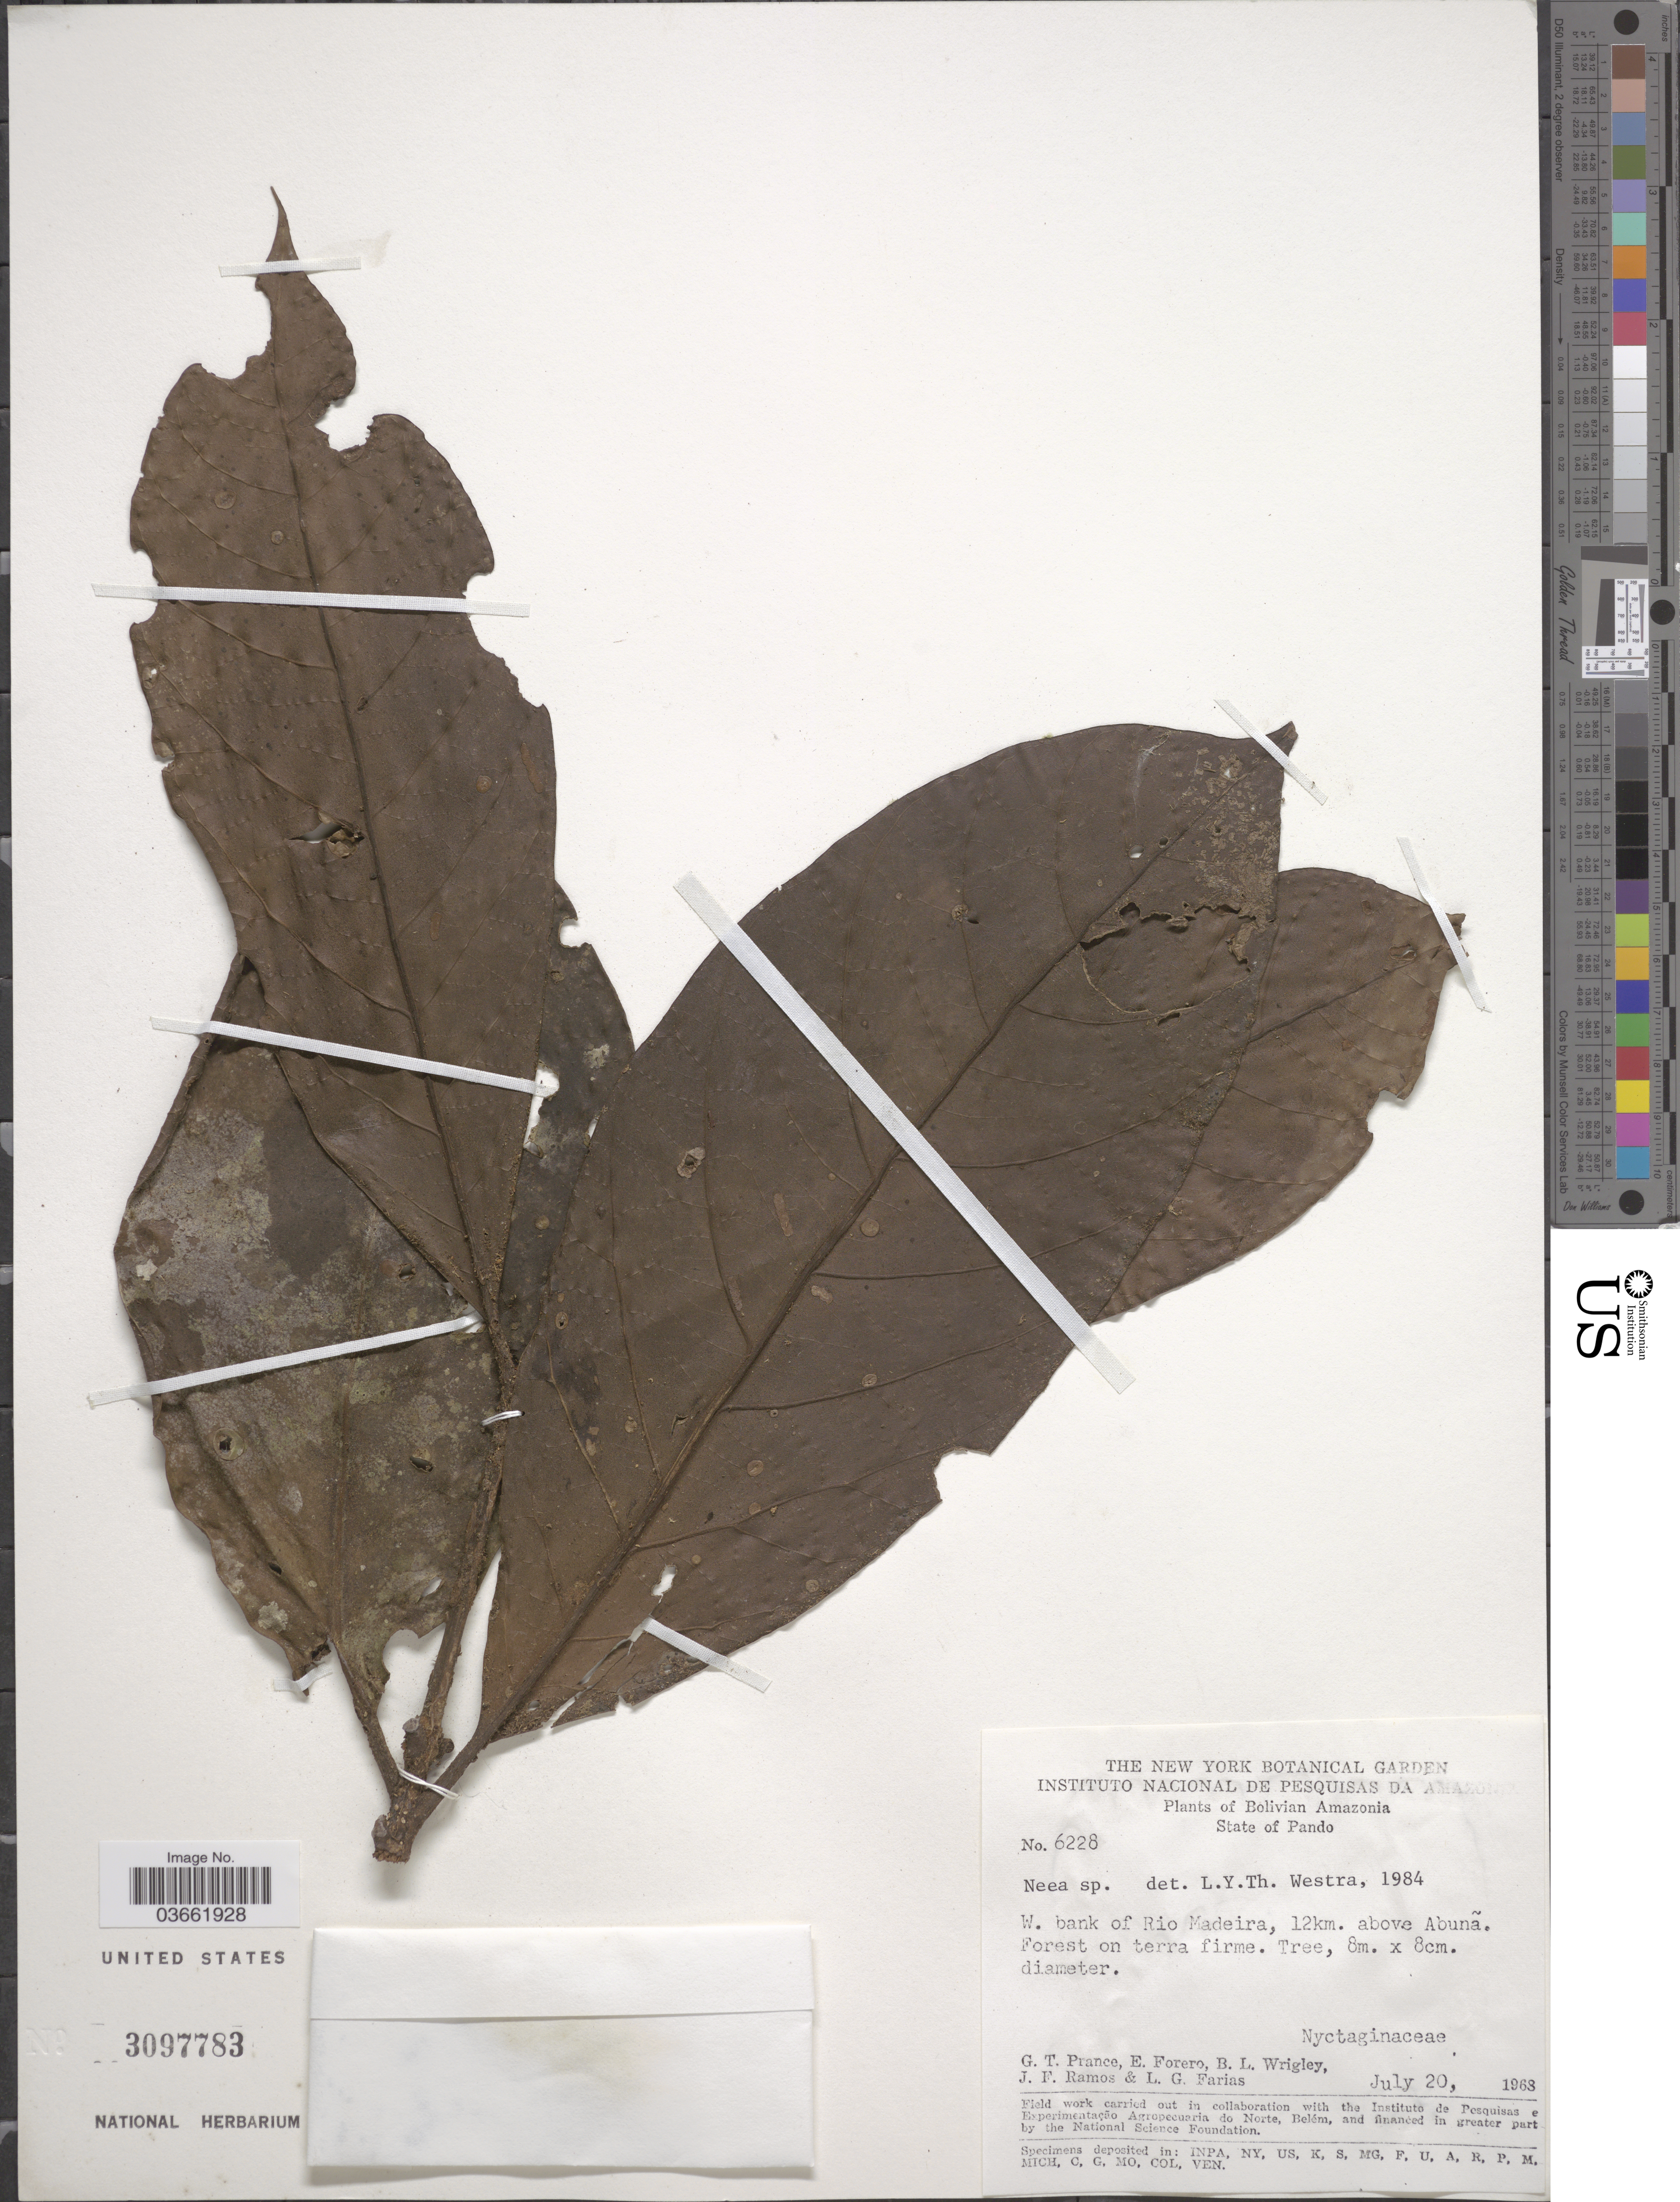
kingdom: Plantae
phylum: Tracheophyta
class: Magnoliopsida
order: Caryophyllales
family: Nyctaginaceae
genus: Neea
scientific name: Neea sp.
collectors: G. T. Prance, E. Forero, B. L. Wrigley, J. F. Ramos & L. G. Farias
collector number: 6228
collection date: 1968-07-20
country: Bolivia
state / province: Pando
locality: Bolivia Amazonia. W. bank of Rio Madeira, 12km. above Abuña. Forest on terra firme.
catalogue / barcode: US 3097783